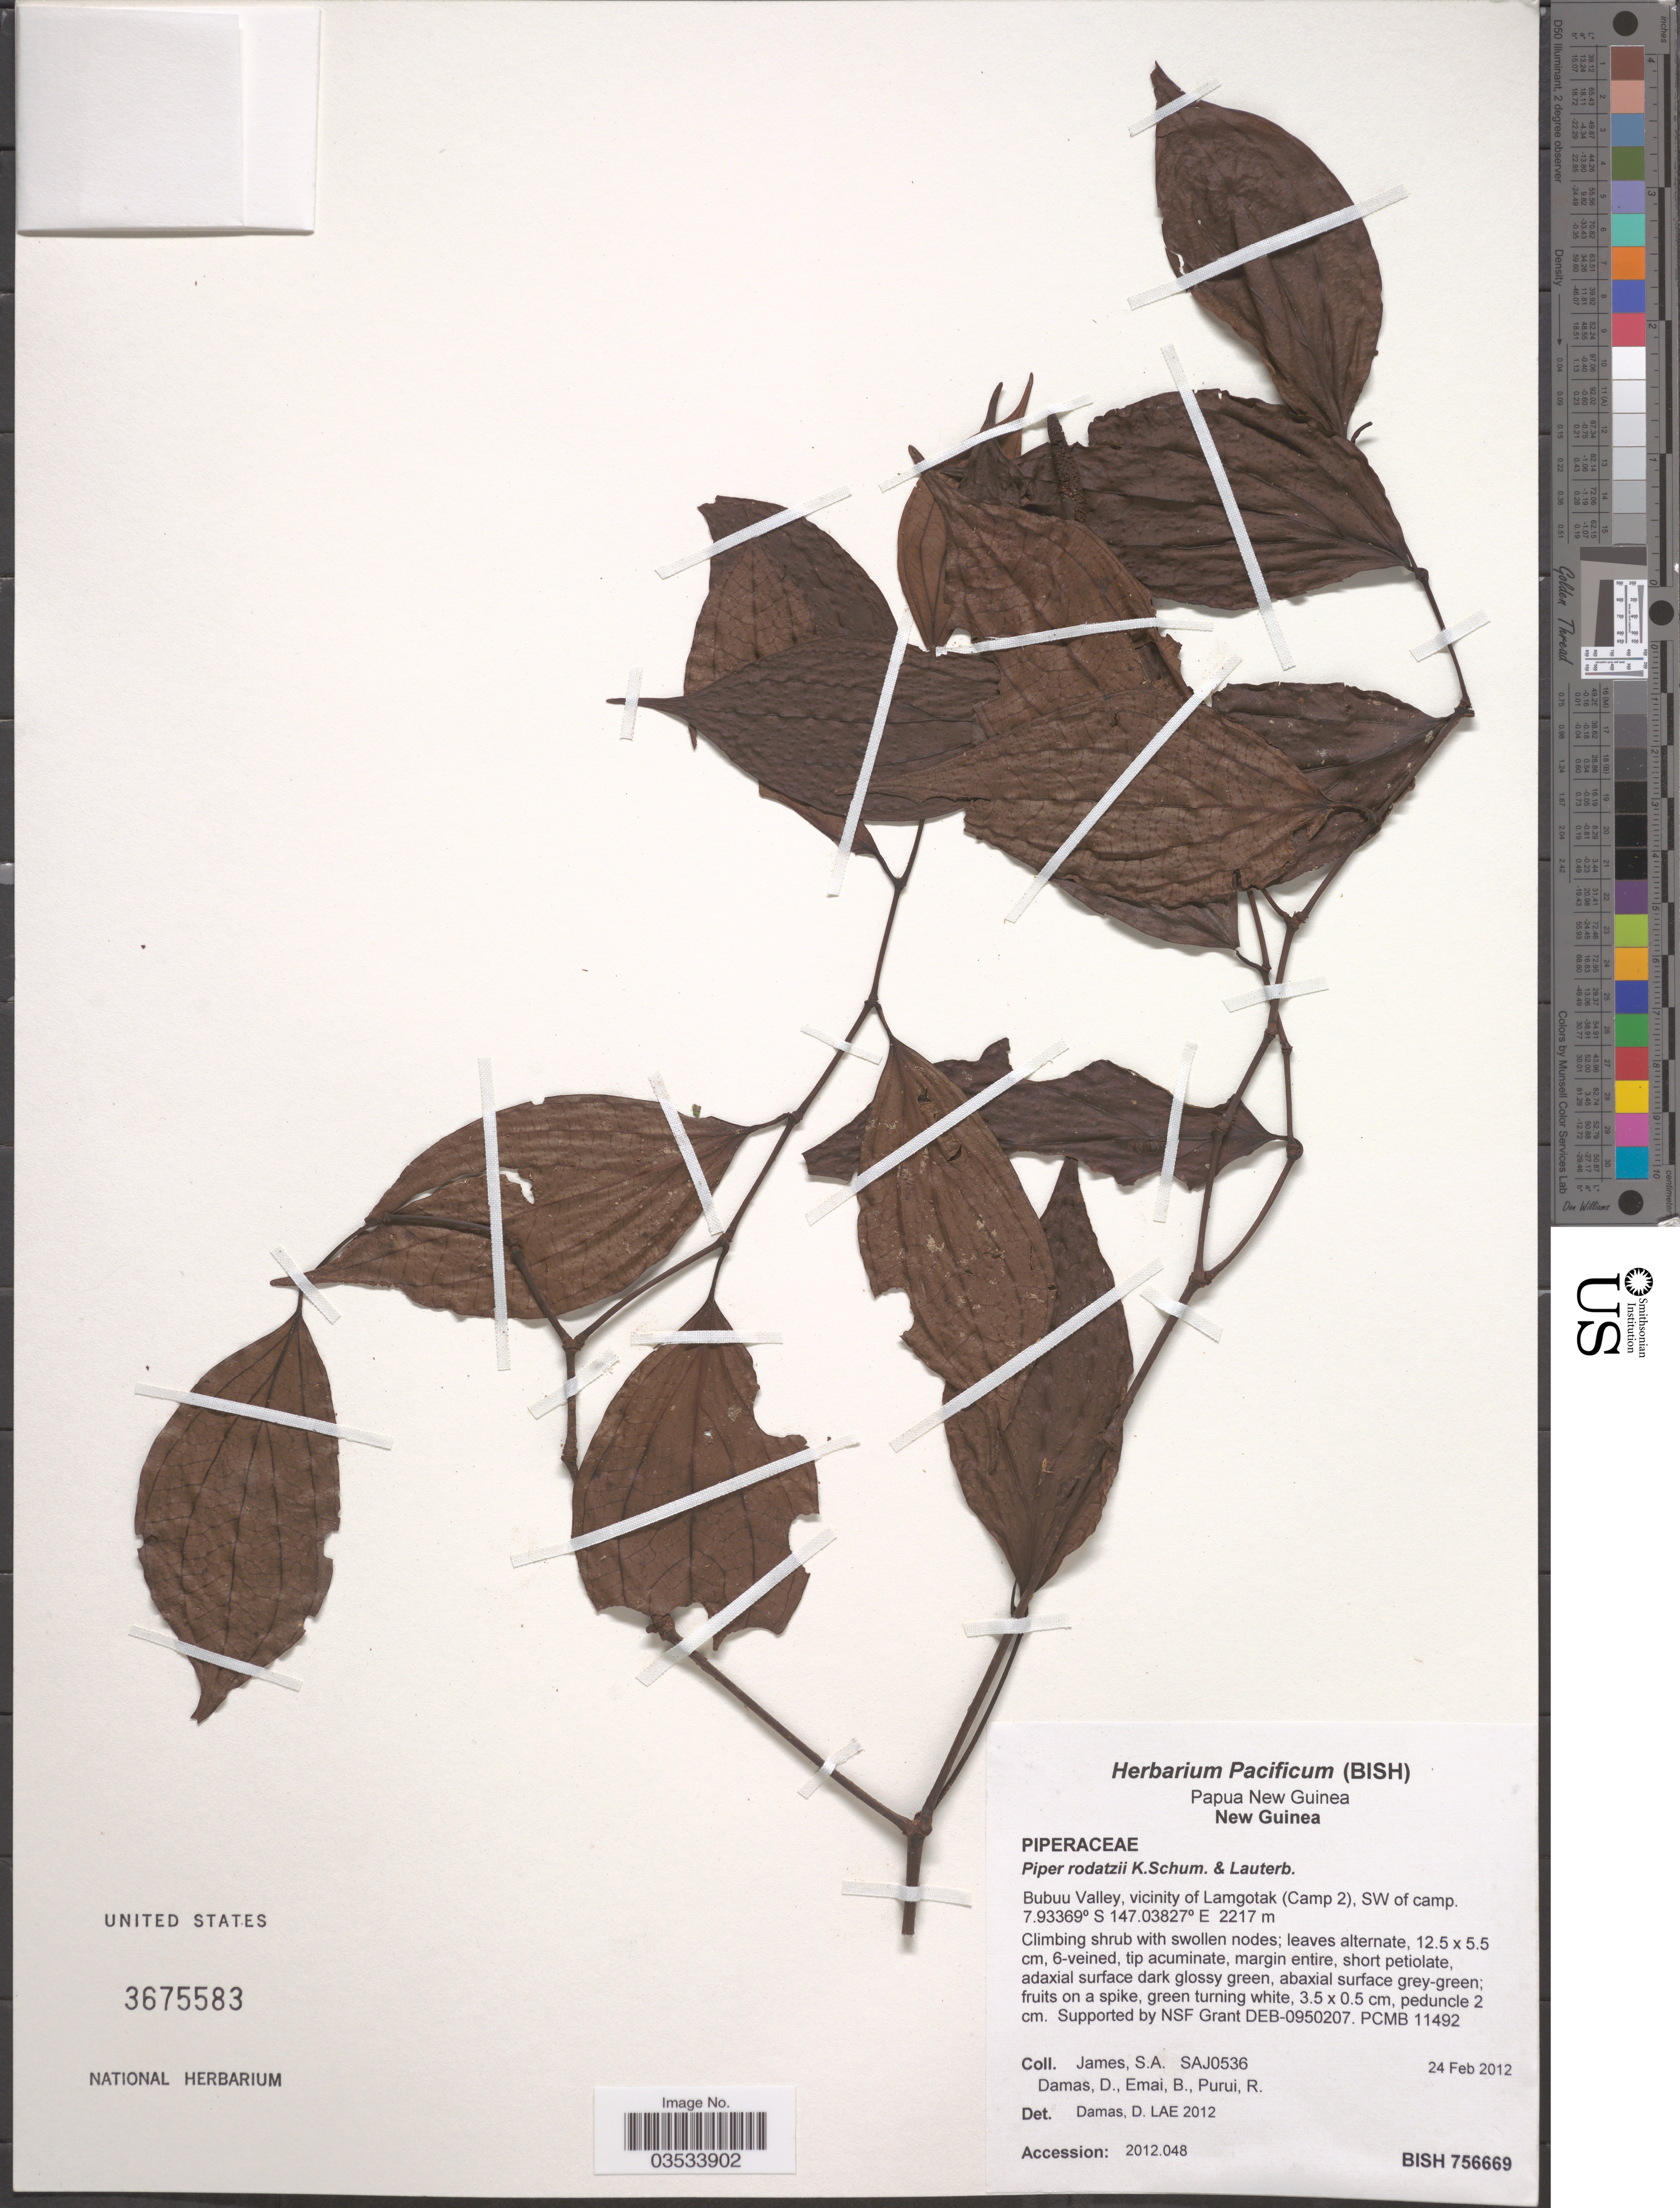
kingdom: Plantae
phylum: Tracheophyta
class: Magnoliopsida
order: Piperales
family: Piperaceae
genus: Piper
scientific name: Piper rodatzii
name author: K. Schum. & Lauterb.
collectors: S. James, D. Damas, B. Emai & R. Purui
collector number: SAJ0536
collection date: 2012-02-24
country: Papua New Guinea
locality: New Guinea. Bubuu Valley, vicinity of Lamgotak (Camp 2), SW of camp.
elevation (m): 2217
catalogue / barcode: US 3675583